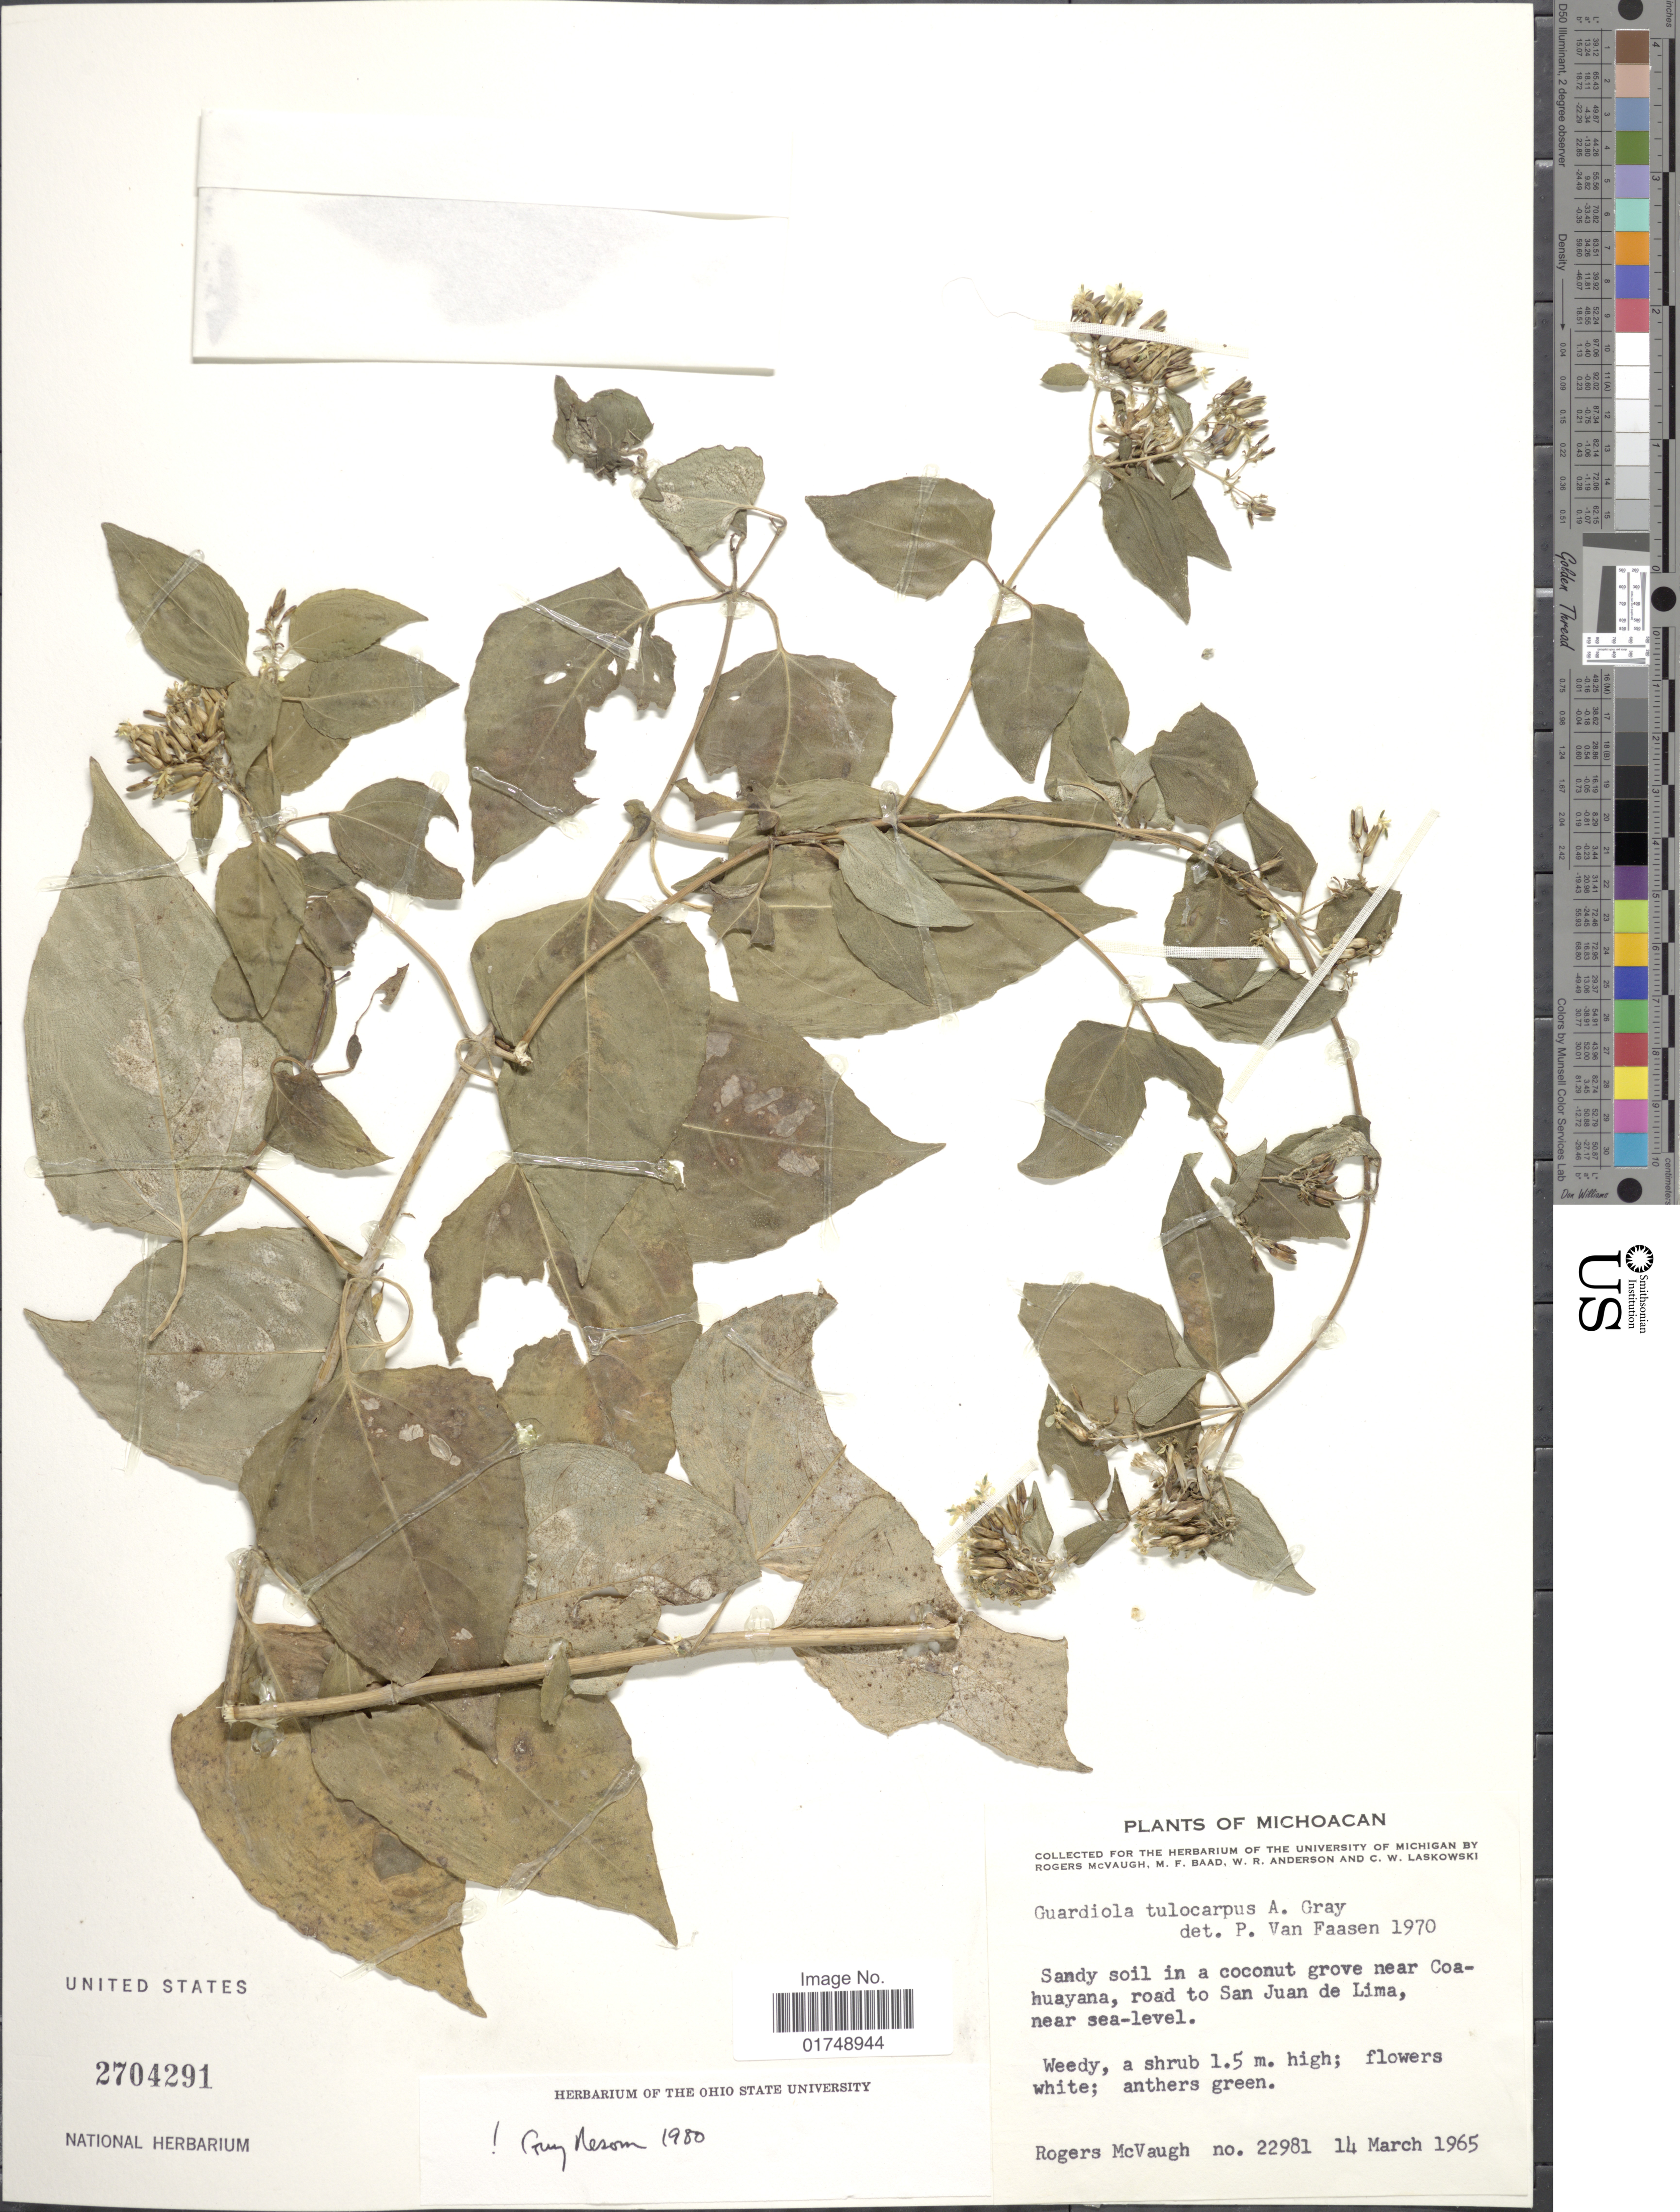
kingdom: Plantae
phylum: Tracheophyta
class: Magnoliopsida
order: Asterales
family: Asteraceae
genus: Guardiola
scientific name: Guardiola tulocarpus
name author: A. Gray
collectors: R. McVaugh, M. F. Baad, W. Anderson & C. Laskowski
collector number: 22981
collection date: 1965-03-14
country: Mexico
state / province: Michoacán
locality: Near Coahuayana, road to San Juan de Lima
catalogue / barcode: US 2704291